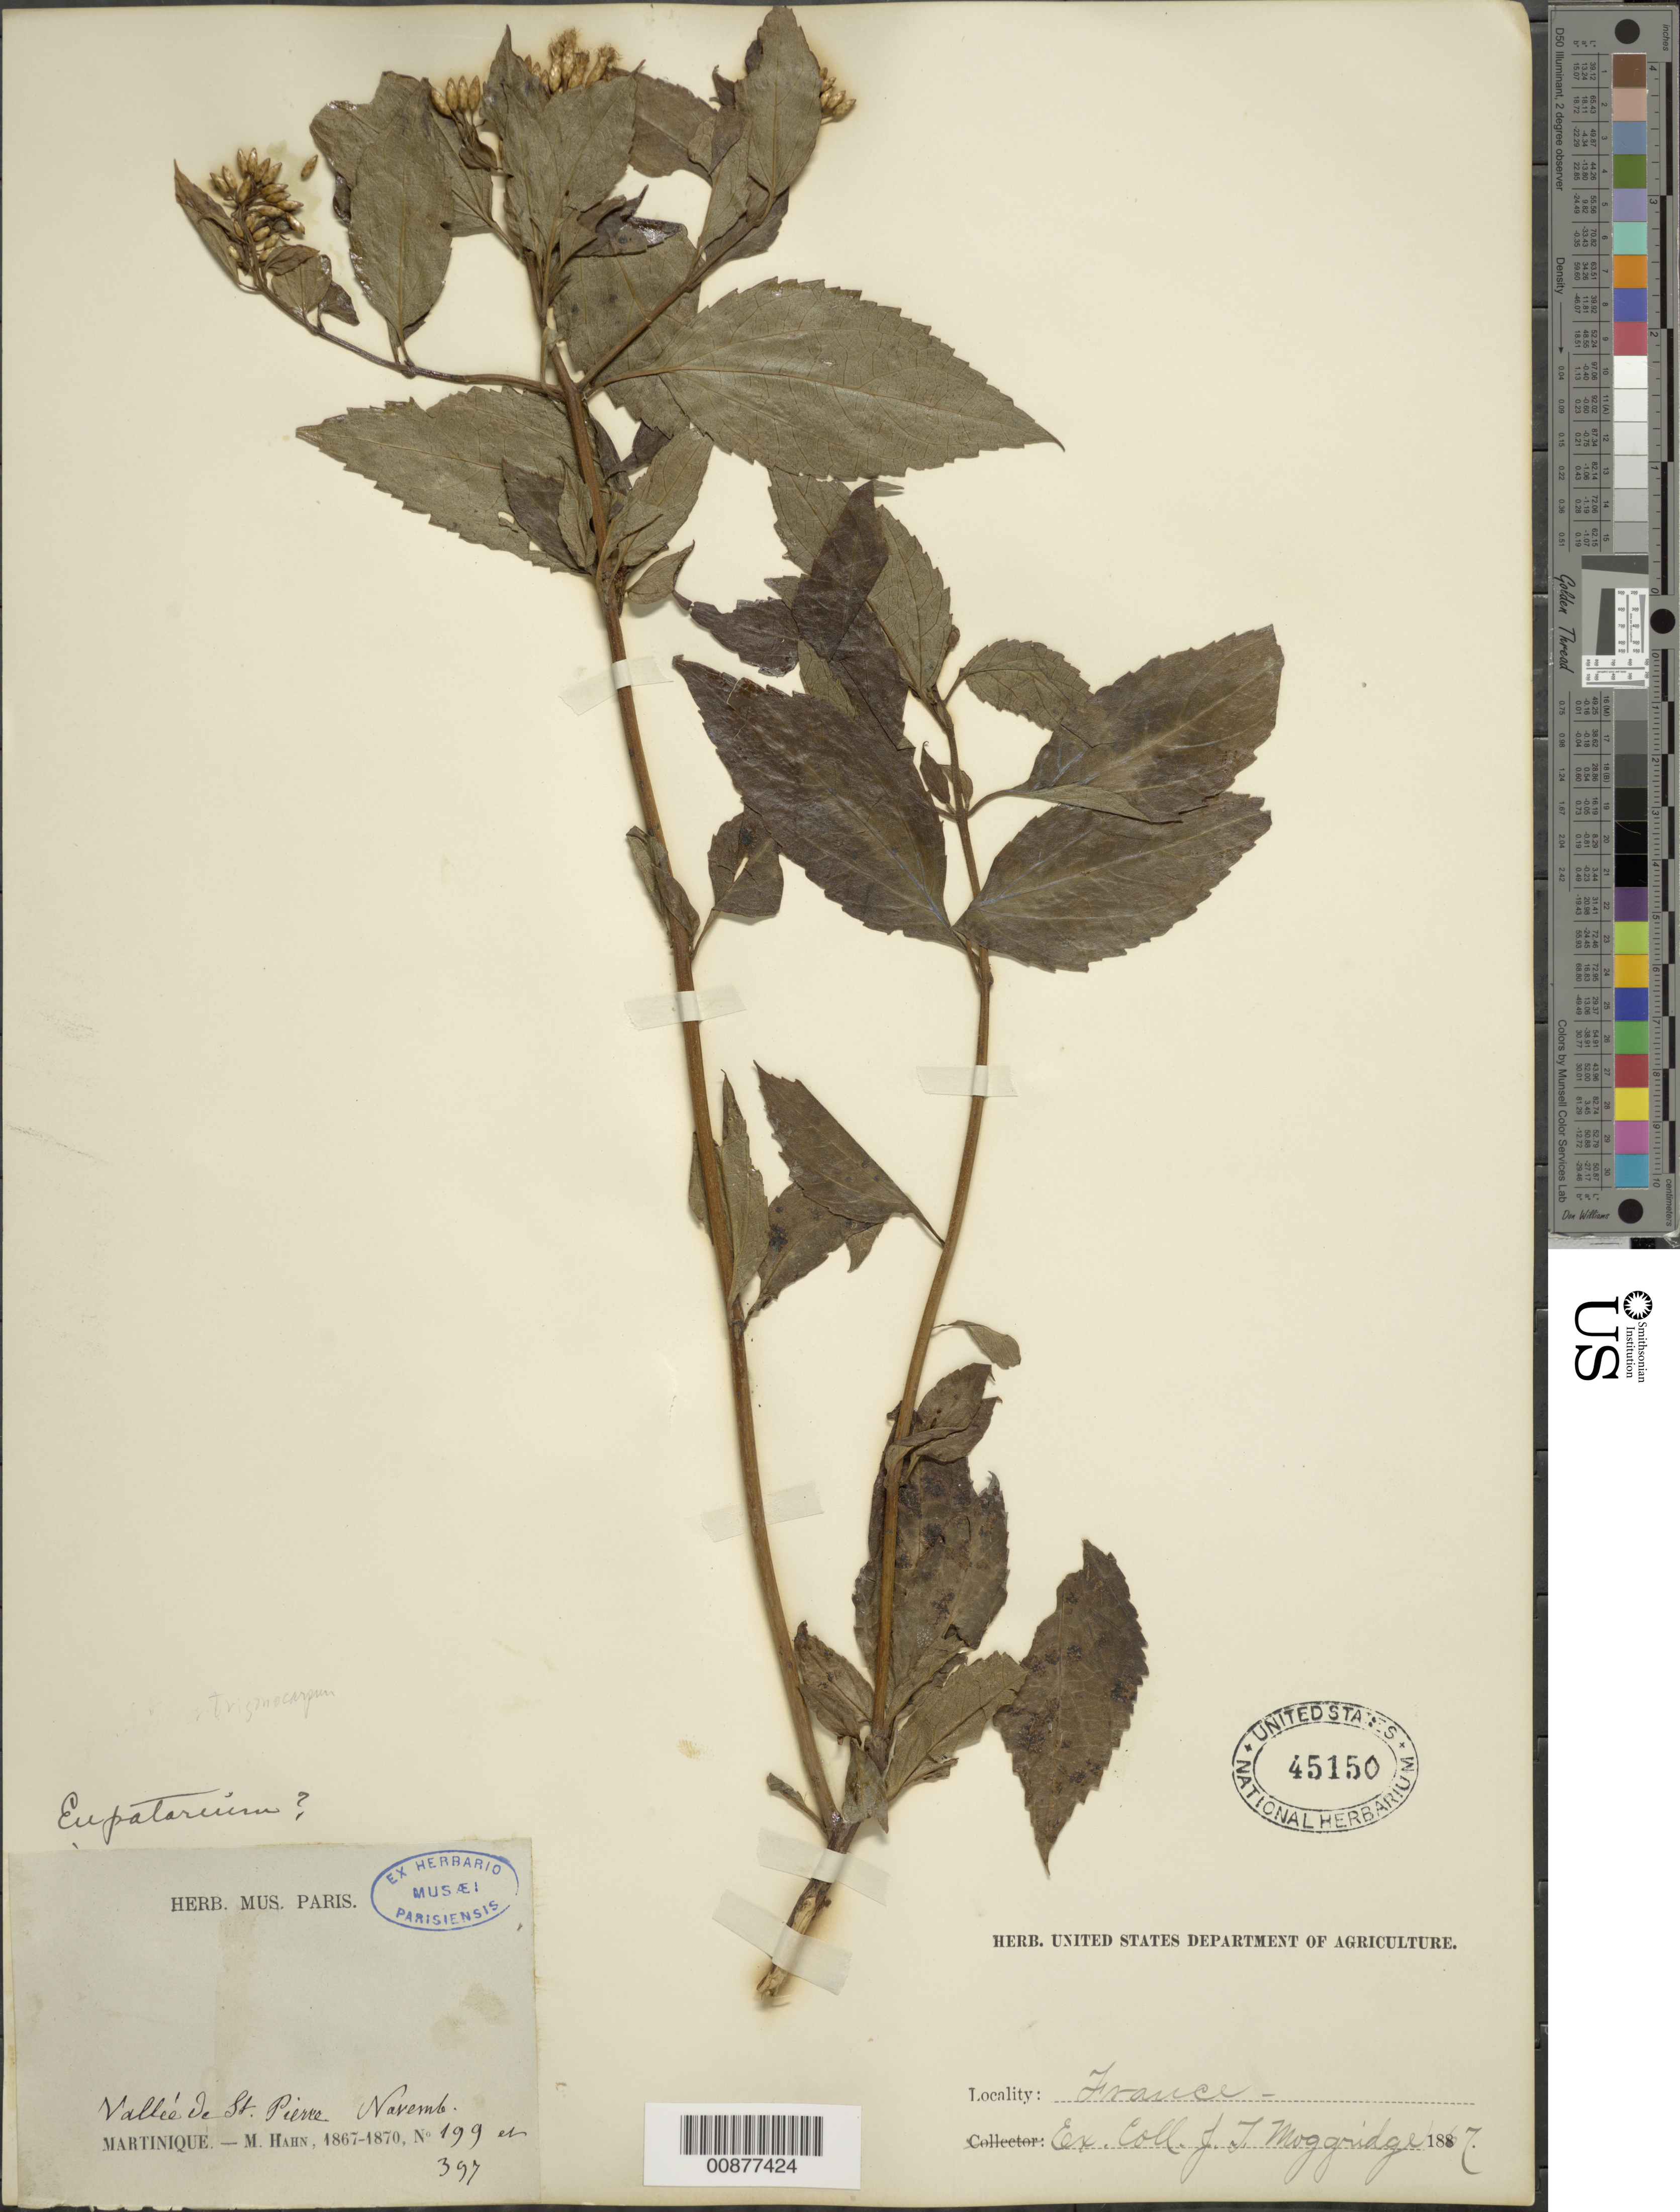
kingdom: Plantae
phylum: Tracheophyta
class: Magnoliopsida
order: Asterales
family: Asteraceae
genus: Chromolaena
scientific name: Chromolaena trigonocarpa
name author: (Griseb.) R.M. King & H. Rob.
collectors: J. T. Moggridge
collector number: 199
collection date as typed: Nov 1887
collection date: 1887-11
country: Martinique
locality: Vallée de St. Pierre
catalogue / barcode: US 45150